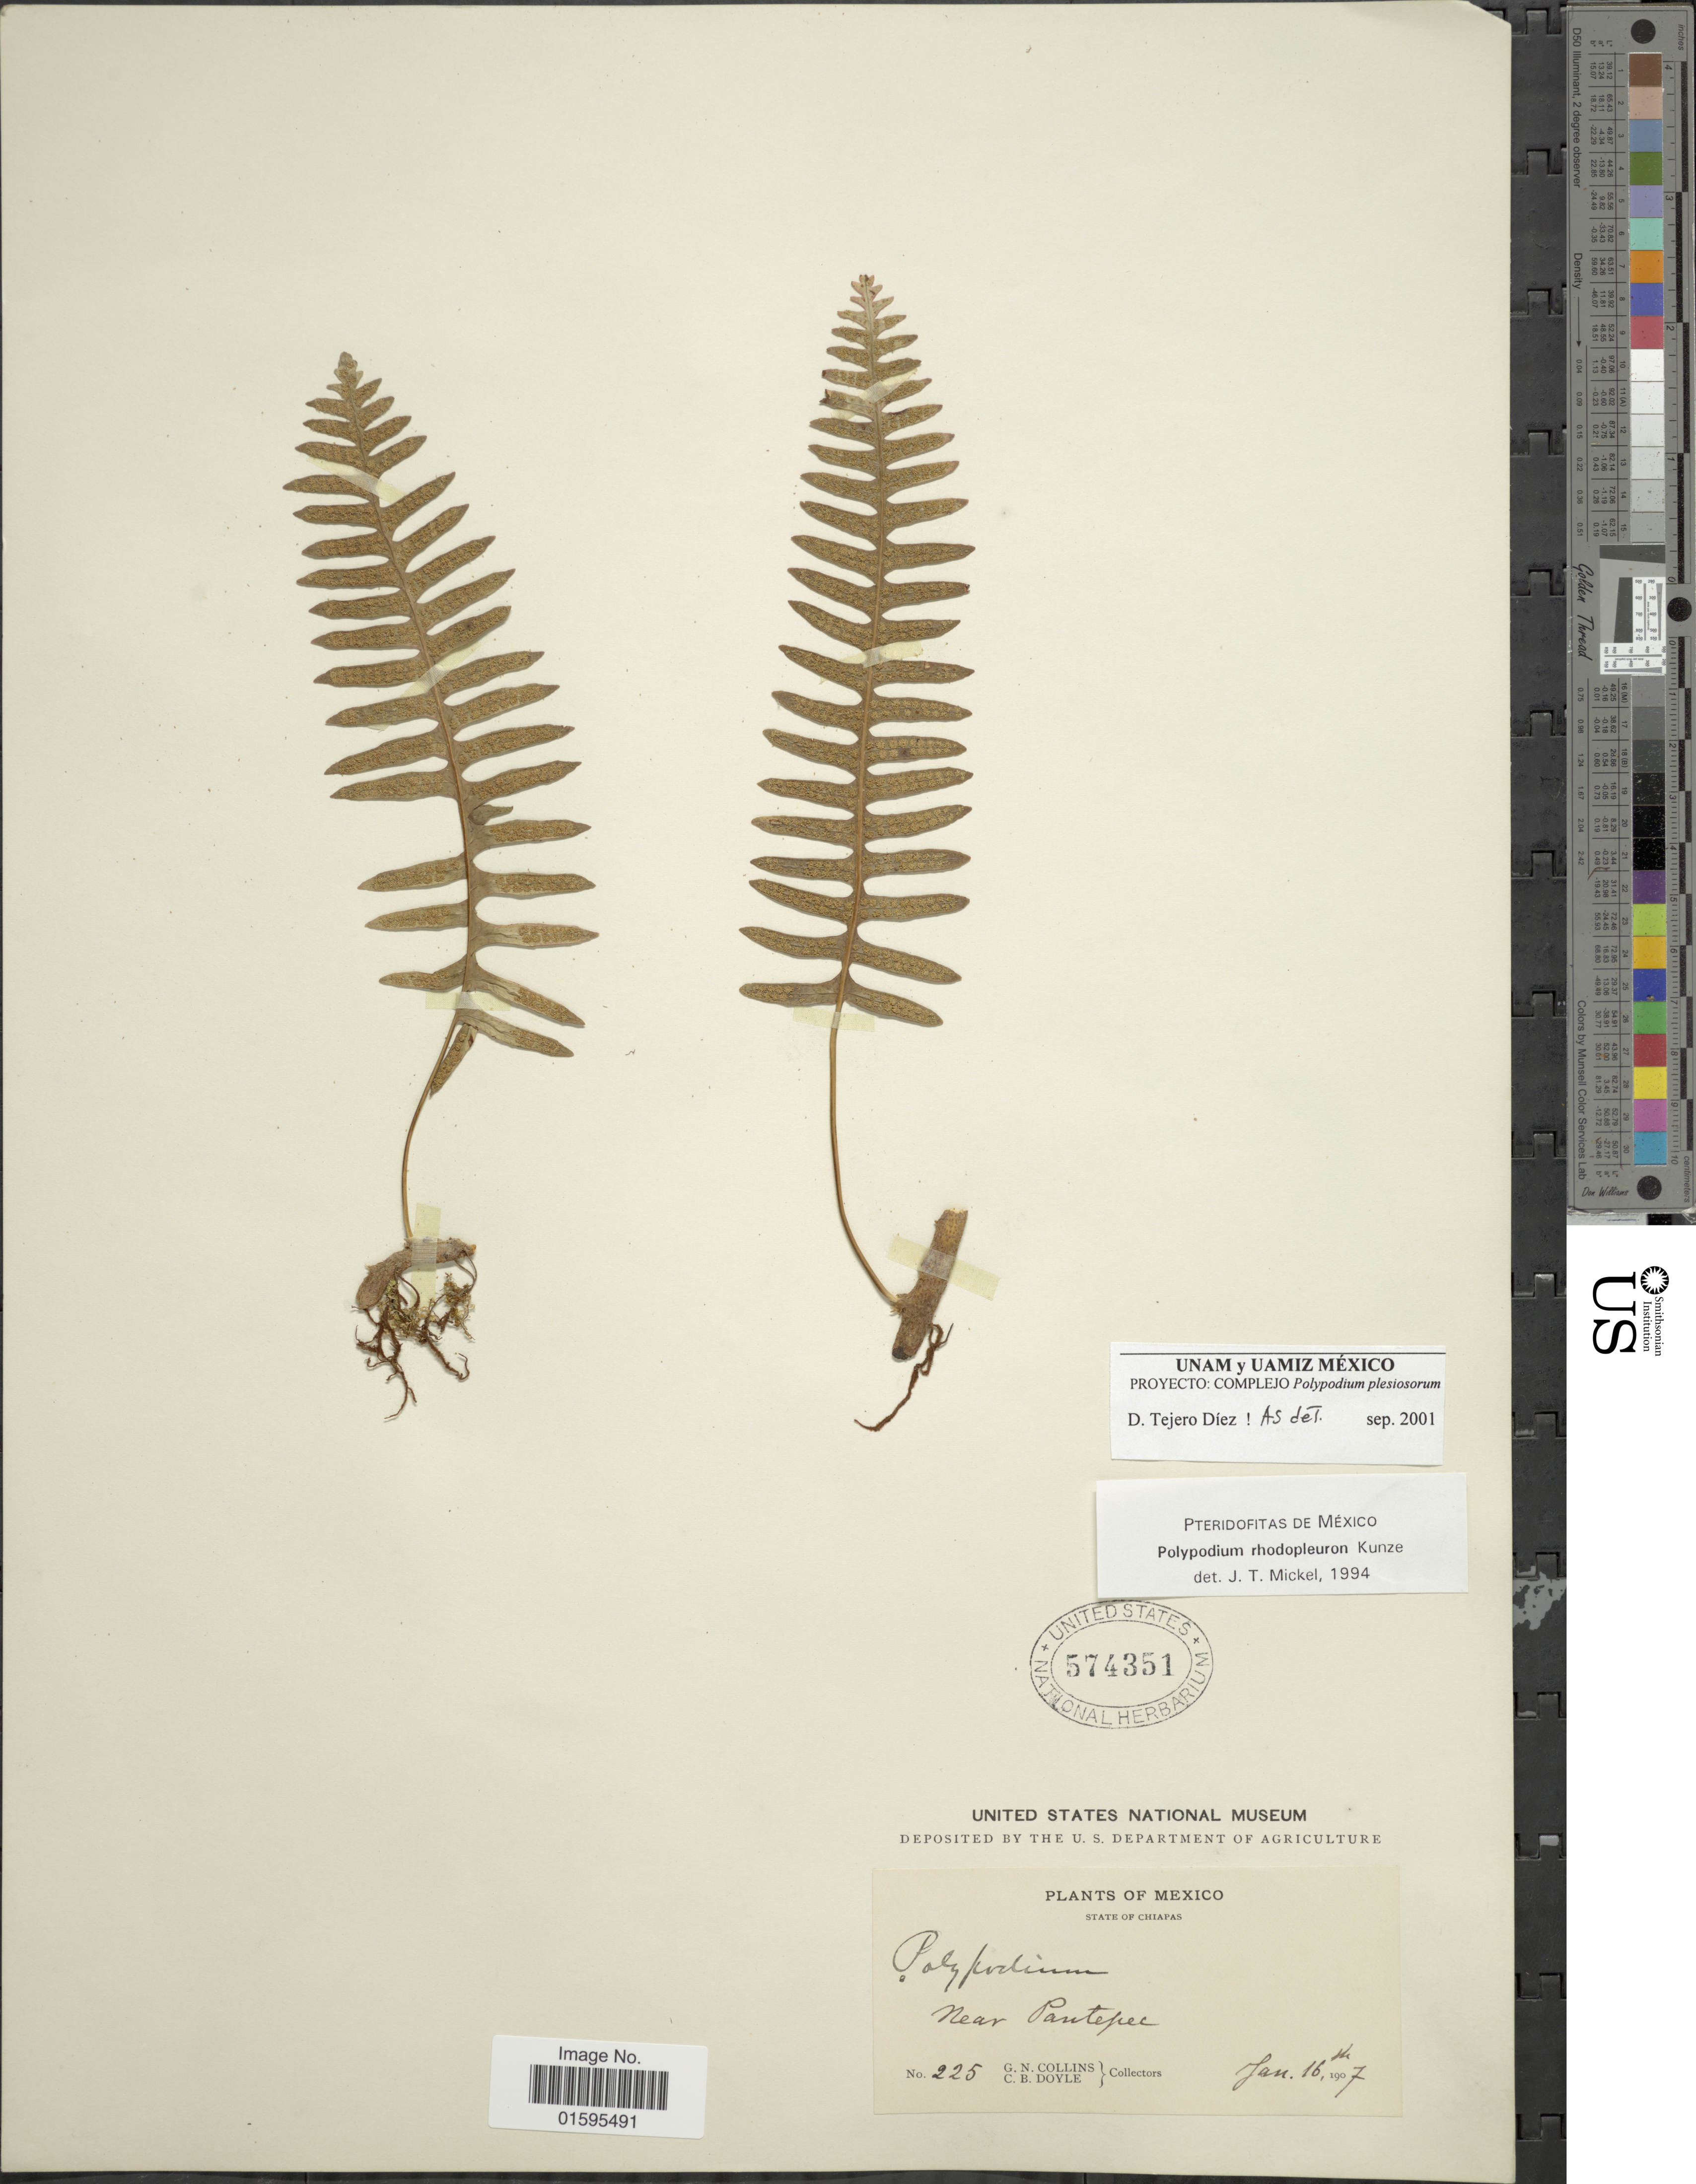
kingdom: Plantae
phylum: Tracheophyta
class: Polypodiopsida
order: Polypodiales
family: Polypodiaceae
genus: Polypodium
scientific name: Polypodium rhodopleuron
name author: Kunze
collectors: G. Collins & C. Doyle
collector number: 225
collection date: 1907-01-16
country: Mexico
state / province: Chiapas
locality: State of Chiapas, near Rautepec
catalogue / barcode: US 574351